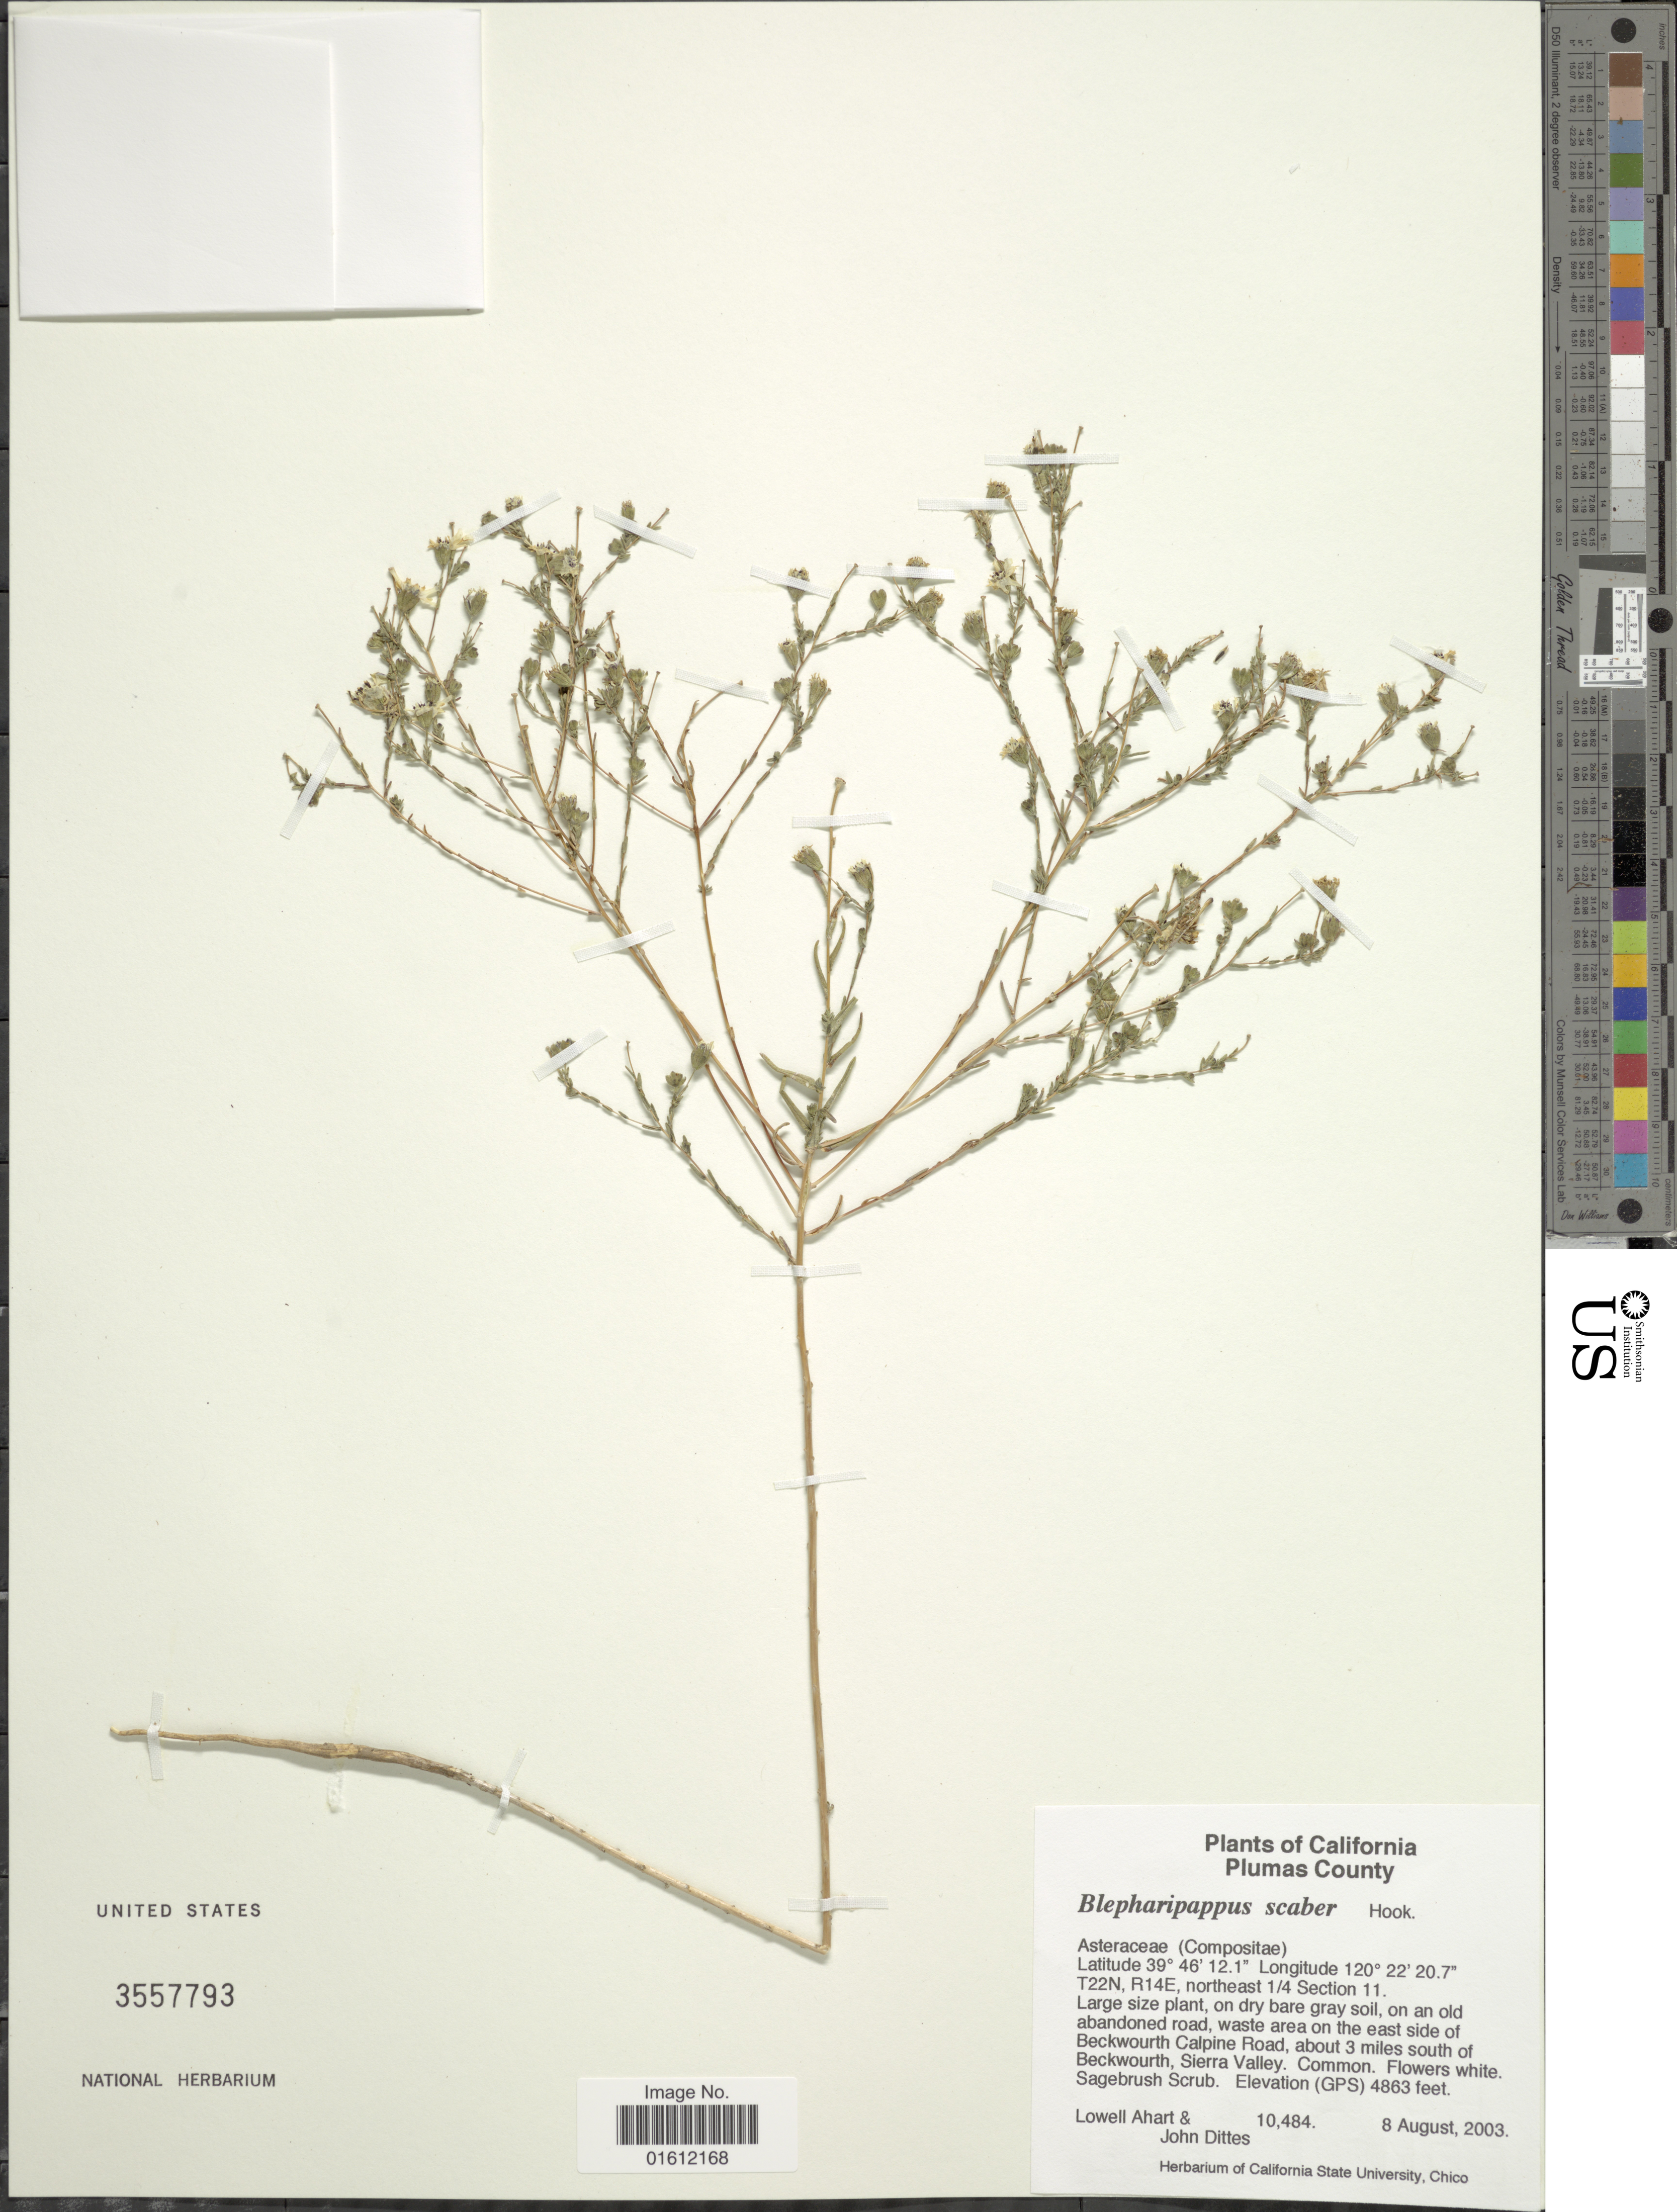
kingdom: Plantae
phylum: Tracheophyta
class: Magnoliopsida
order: Asterales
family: Asteraceae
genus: Blepharipappus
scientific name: Blepharipappus scaber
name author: Hook.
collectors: L. Ahart & J. Dittes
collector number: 10484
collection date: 2003-08-08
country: United States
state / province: California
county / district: Plumas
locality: Plumas County, waste area on the east side of Beckworth Calpine Road, about 3 miles south of Beckwourth, Sierra Valley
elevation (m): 1482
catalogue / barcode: US 3557793